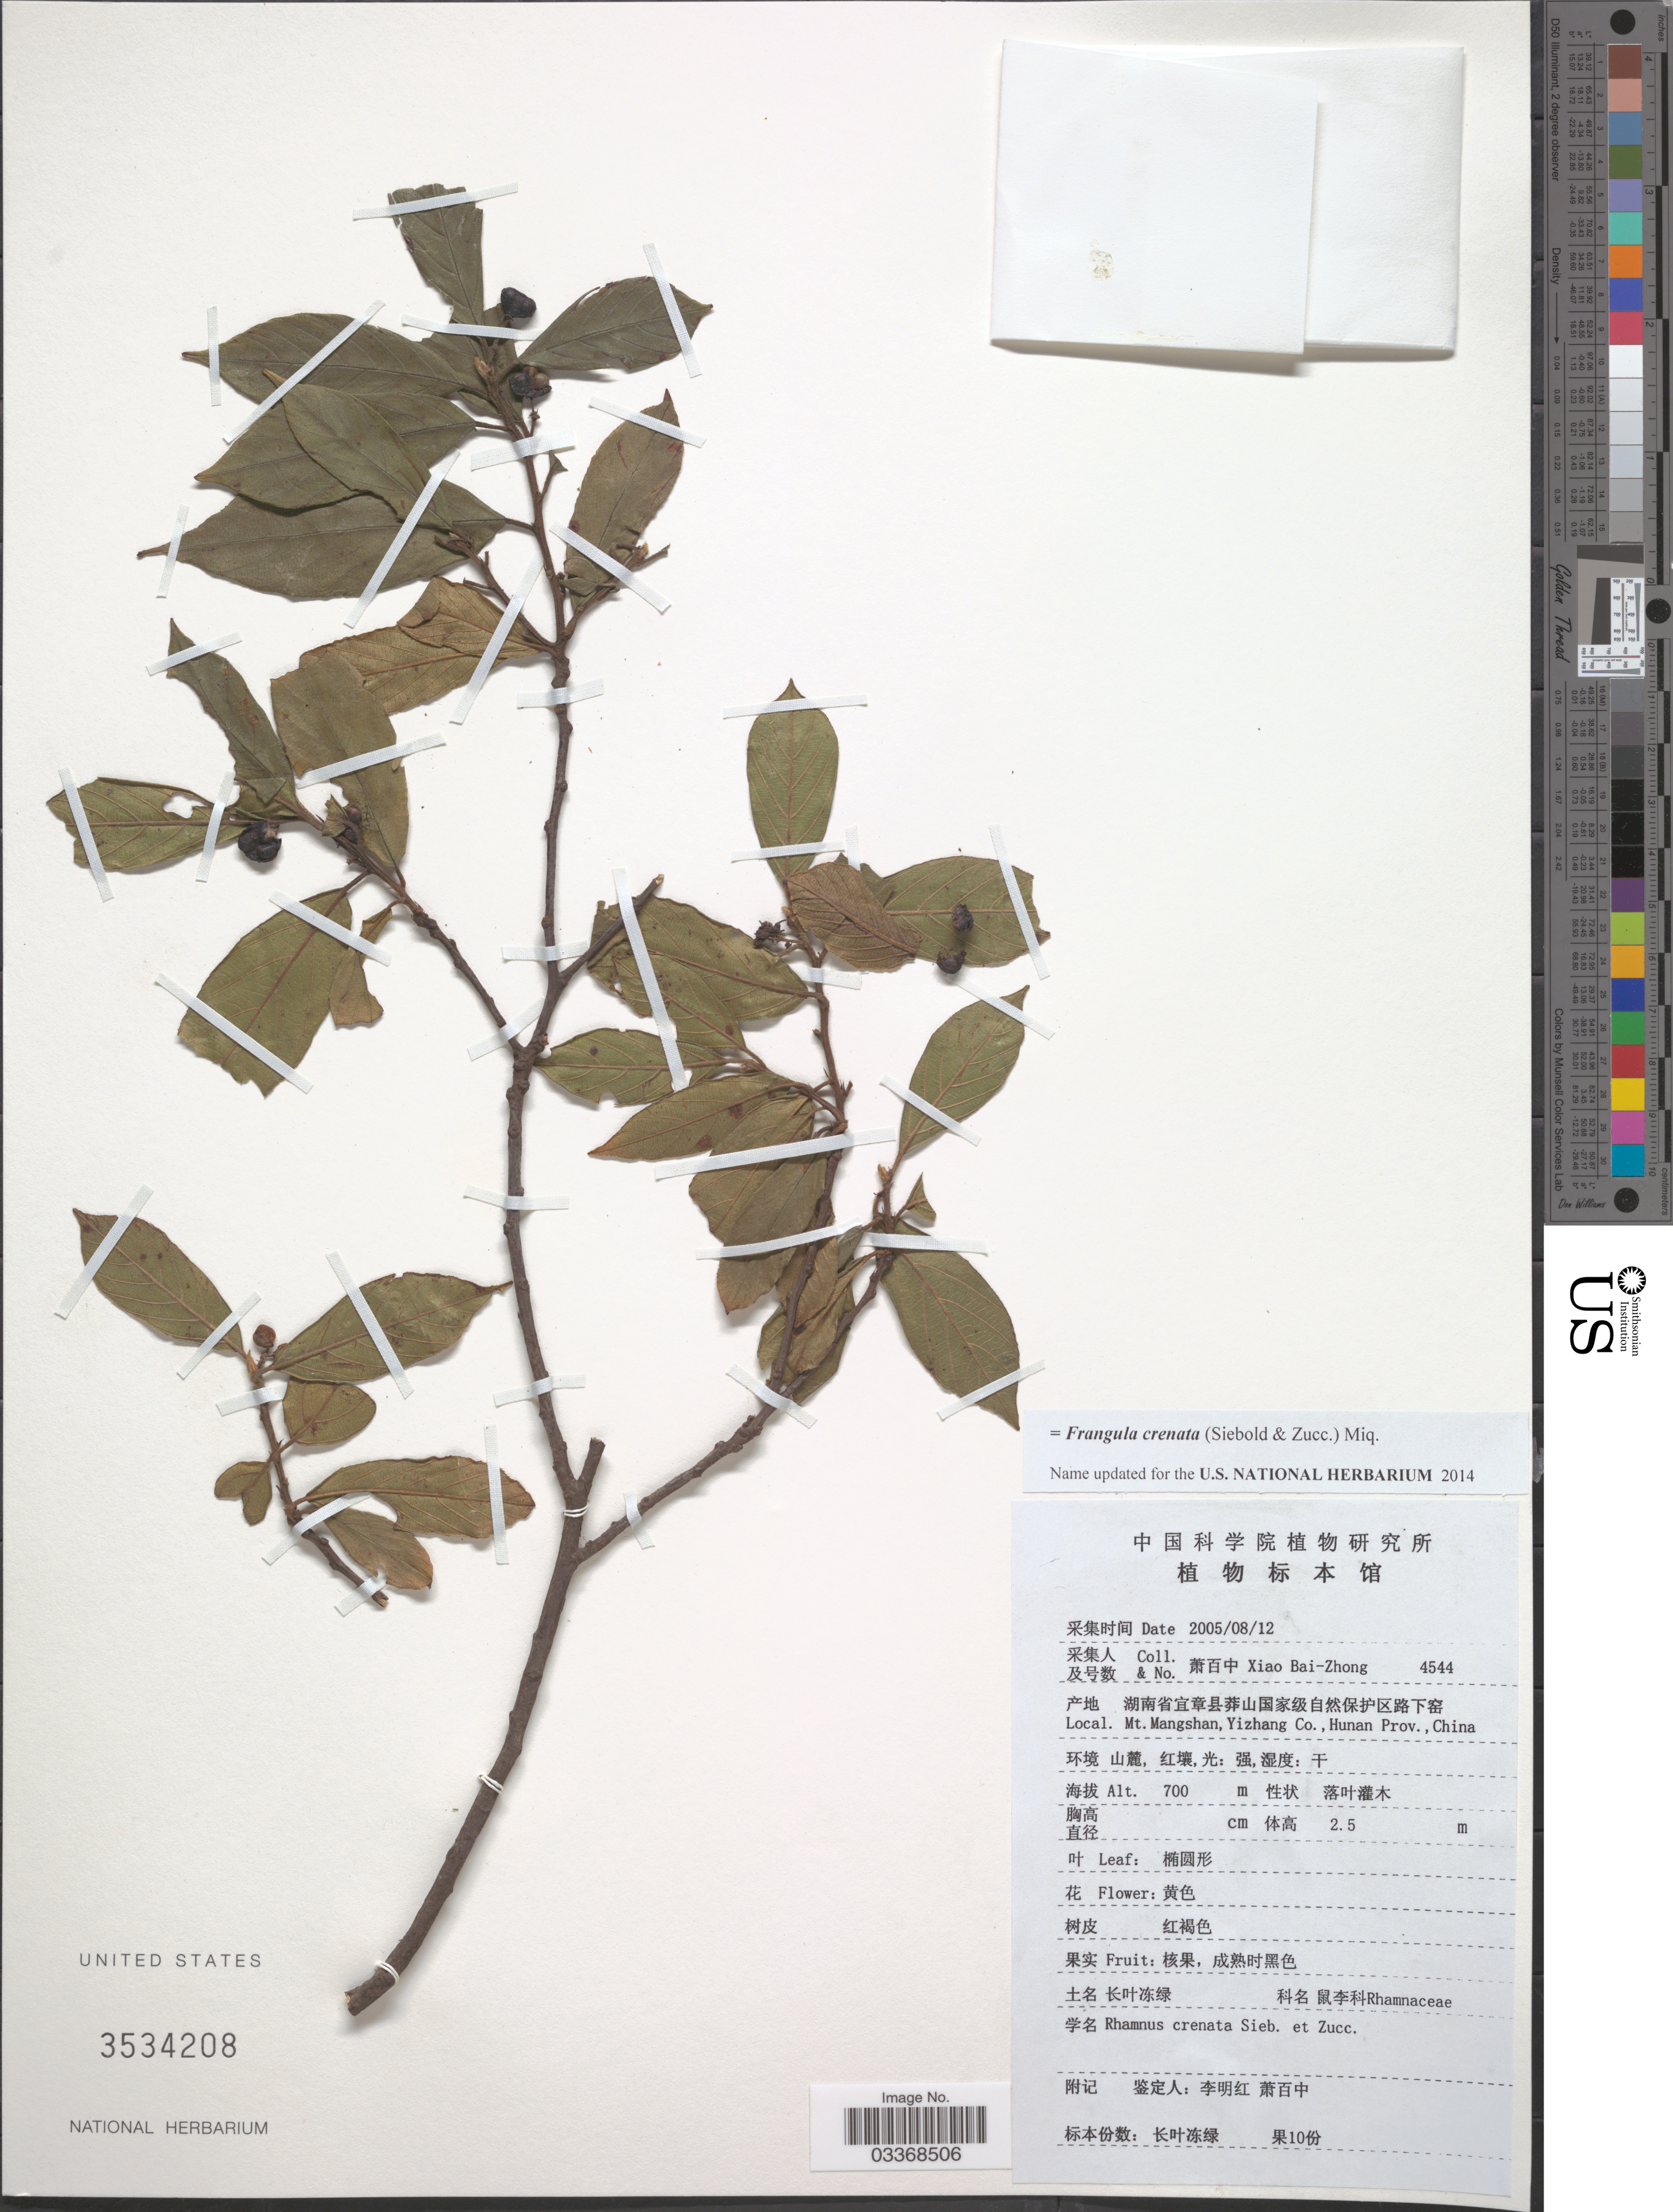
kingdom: Plantae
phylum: Tracheophyta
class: Magnoliopsida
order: Rosales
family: Rhamnaceae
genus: Frangula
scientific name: Frangula crenata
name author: (Siebold & Zucc.) Miq.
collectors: B. Z. Xiao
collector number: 4544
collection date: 2005-08-12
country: China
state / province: Hunan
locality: Mt. Mangshan, Yizhang Co.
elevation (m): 700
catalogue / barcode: US 3534208